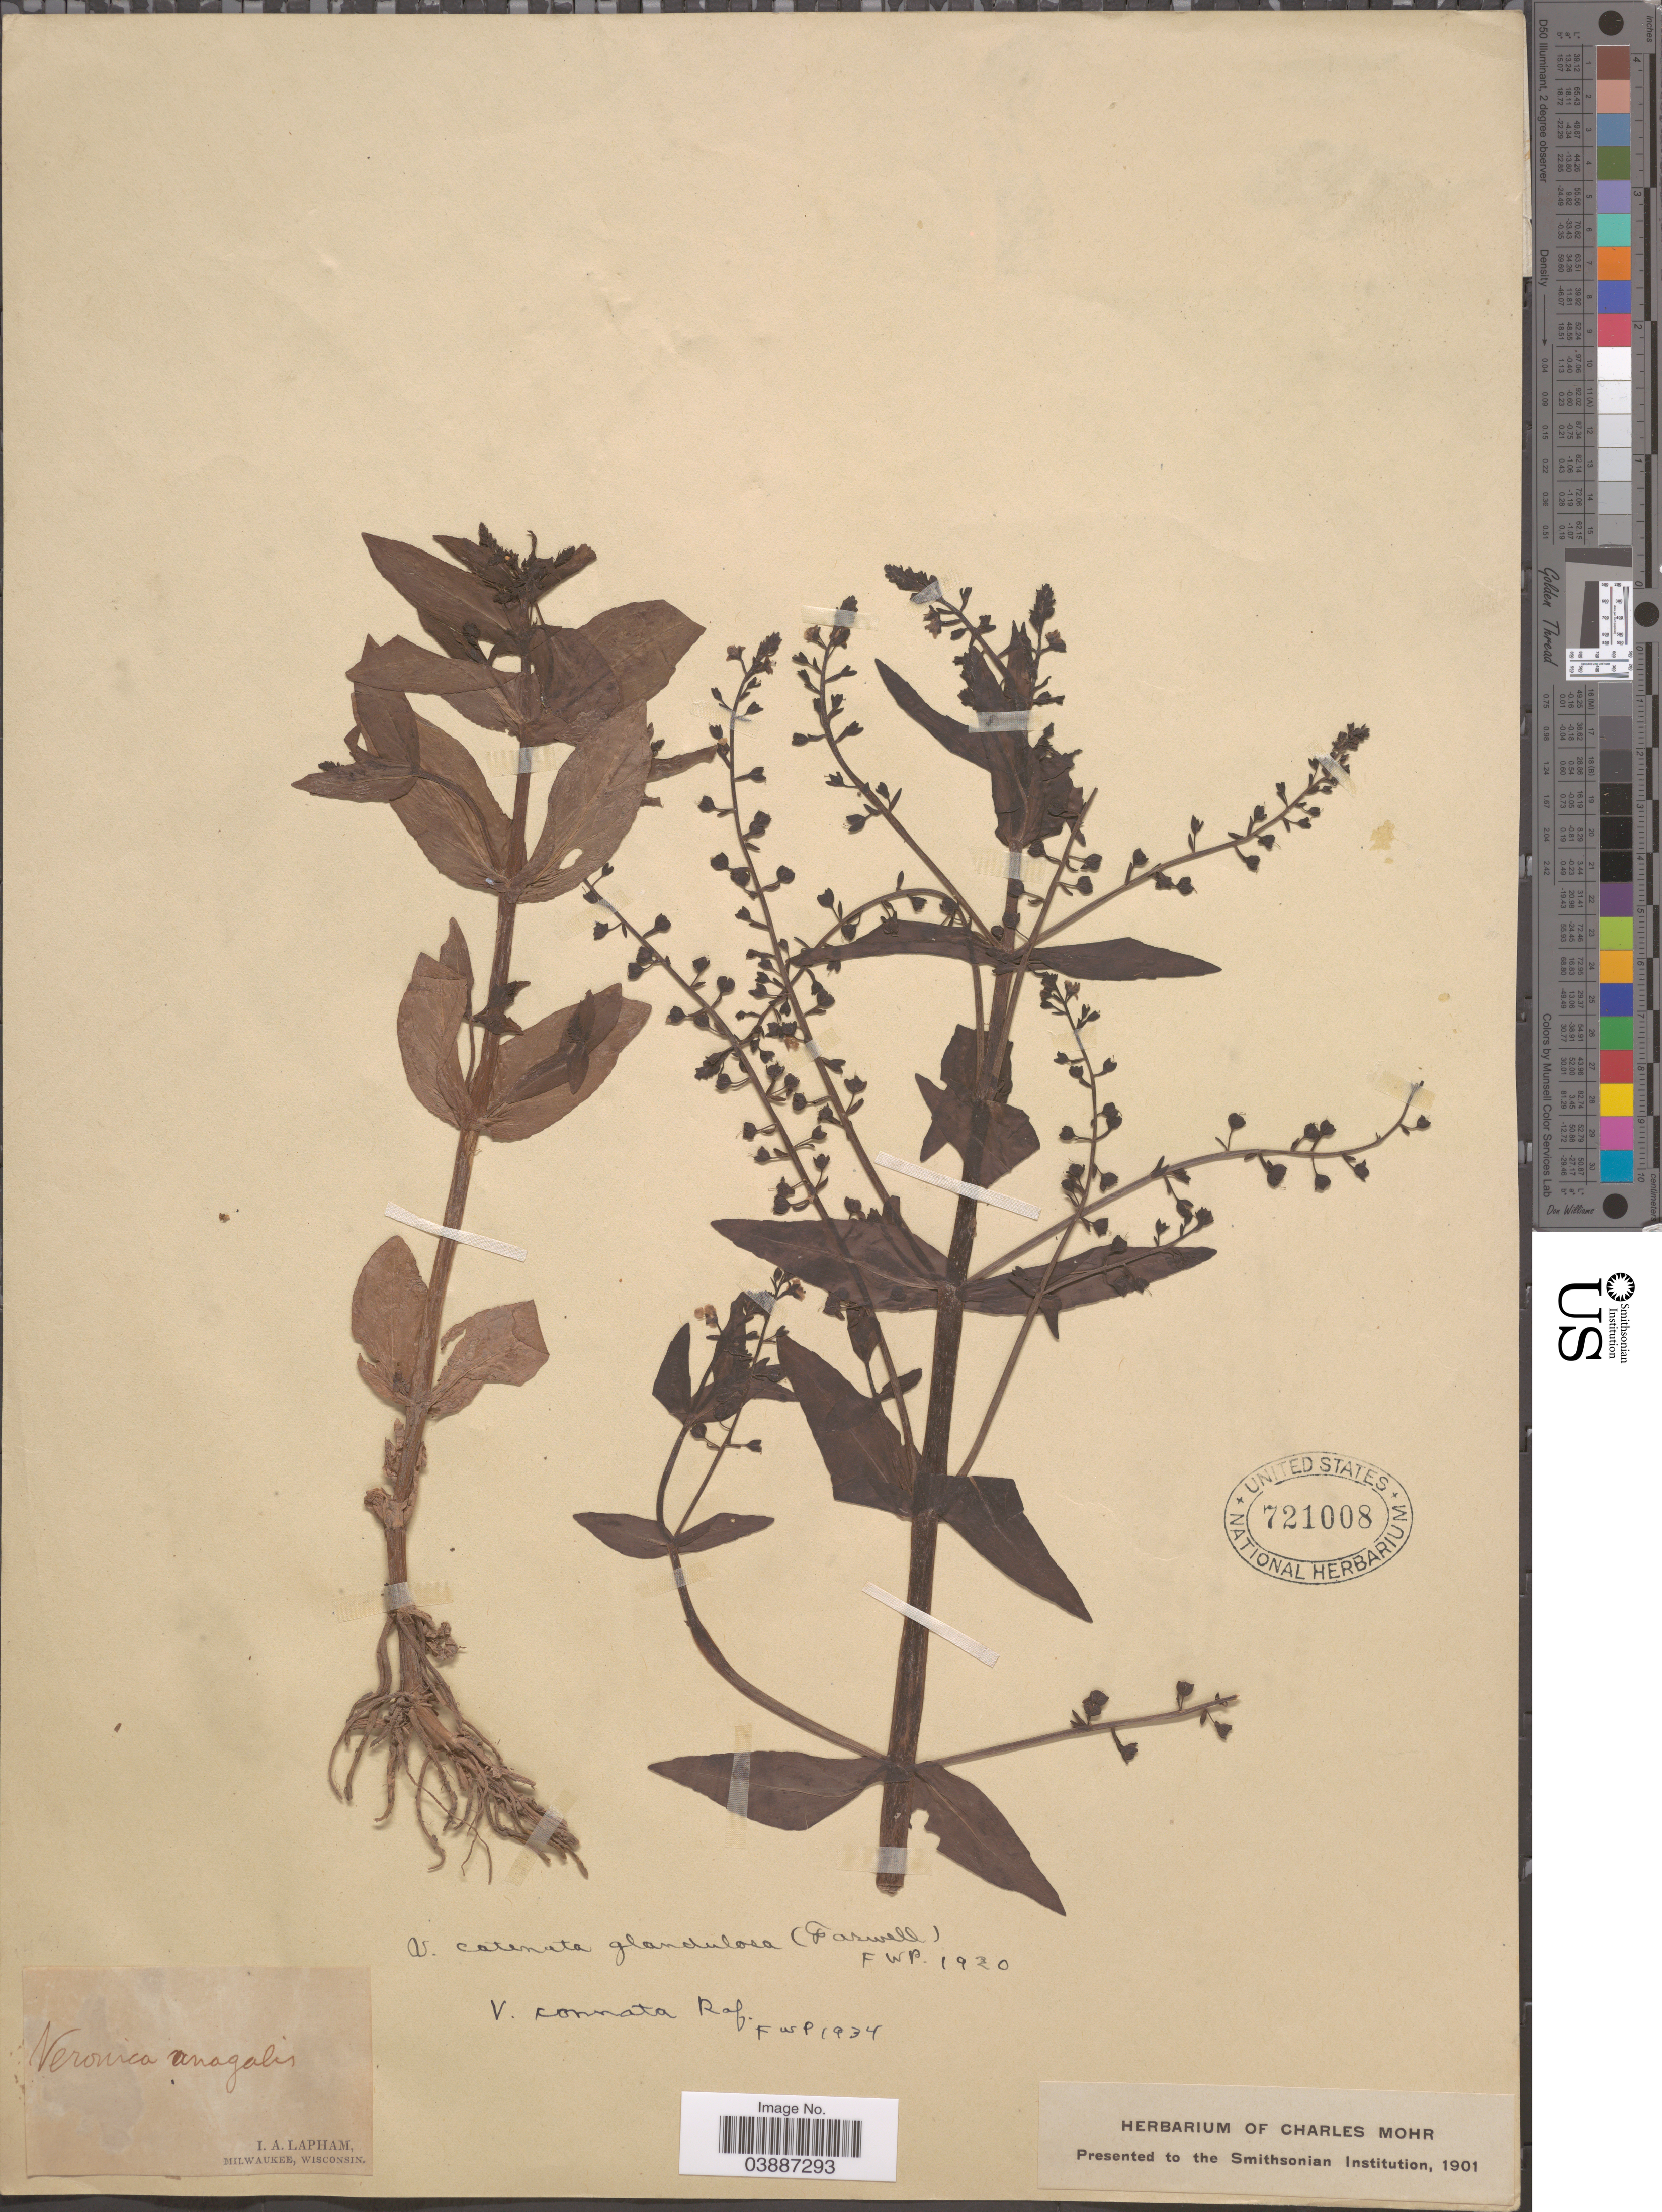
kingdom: Plantae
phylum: Tracheophyta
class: Magnoliopsida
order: Lamiales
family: Plantaginaceae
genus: Veronica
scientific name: Veronica connata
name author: Raf.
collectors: I. Lapham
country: United States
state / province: Wisconsin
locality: Milwaukee.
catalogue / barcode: US 721008